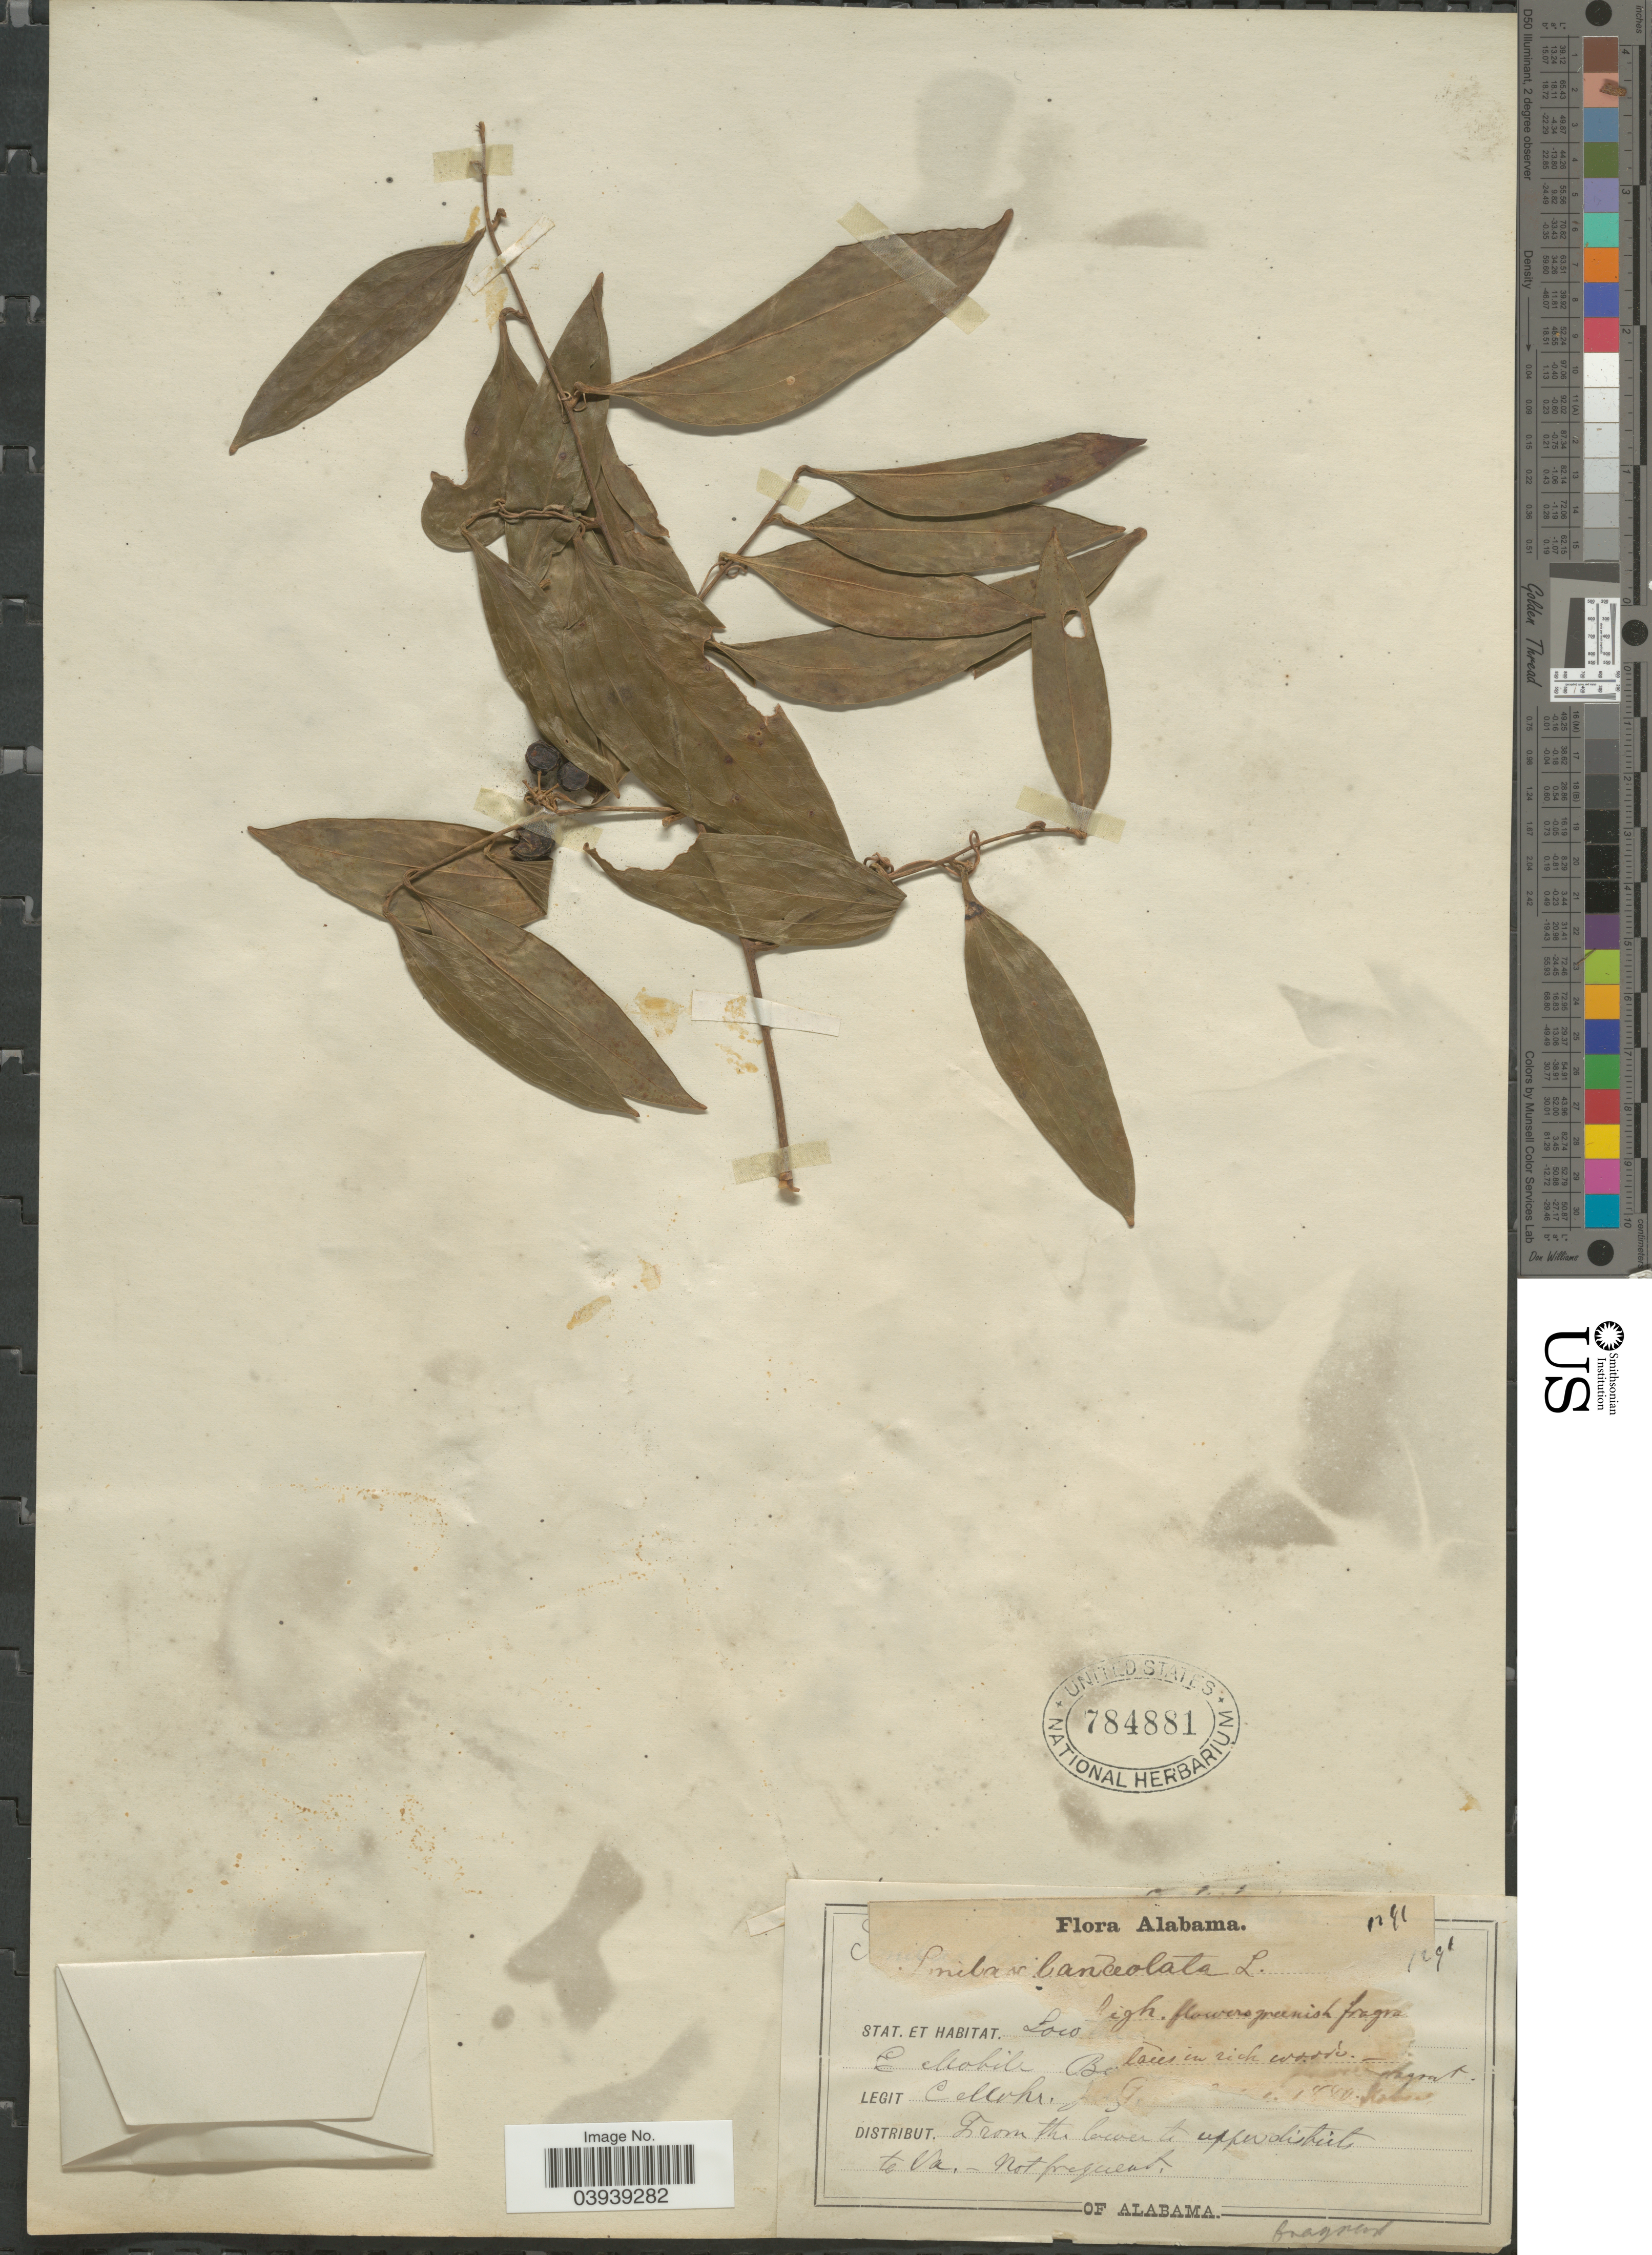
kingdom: Plantae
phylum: Tracheophyta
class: Liliopsida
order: Liliales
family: Smilacaceae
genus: Smilax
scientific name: Smilax smallii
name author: Morong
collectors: C. T. Mohr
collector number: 1291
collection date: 1880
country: United States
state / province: Alabama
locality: Stat. Low. E. Mobile Ba [illegible text]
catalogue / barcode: US 784881